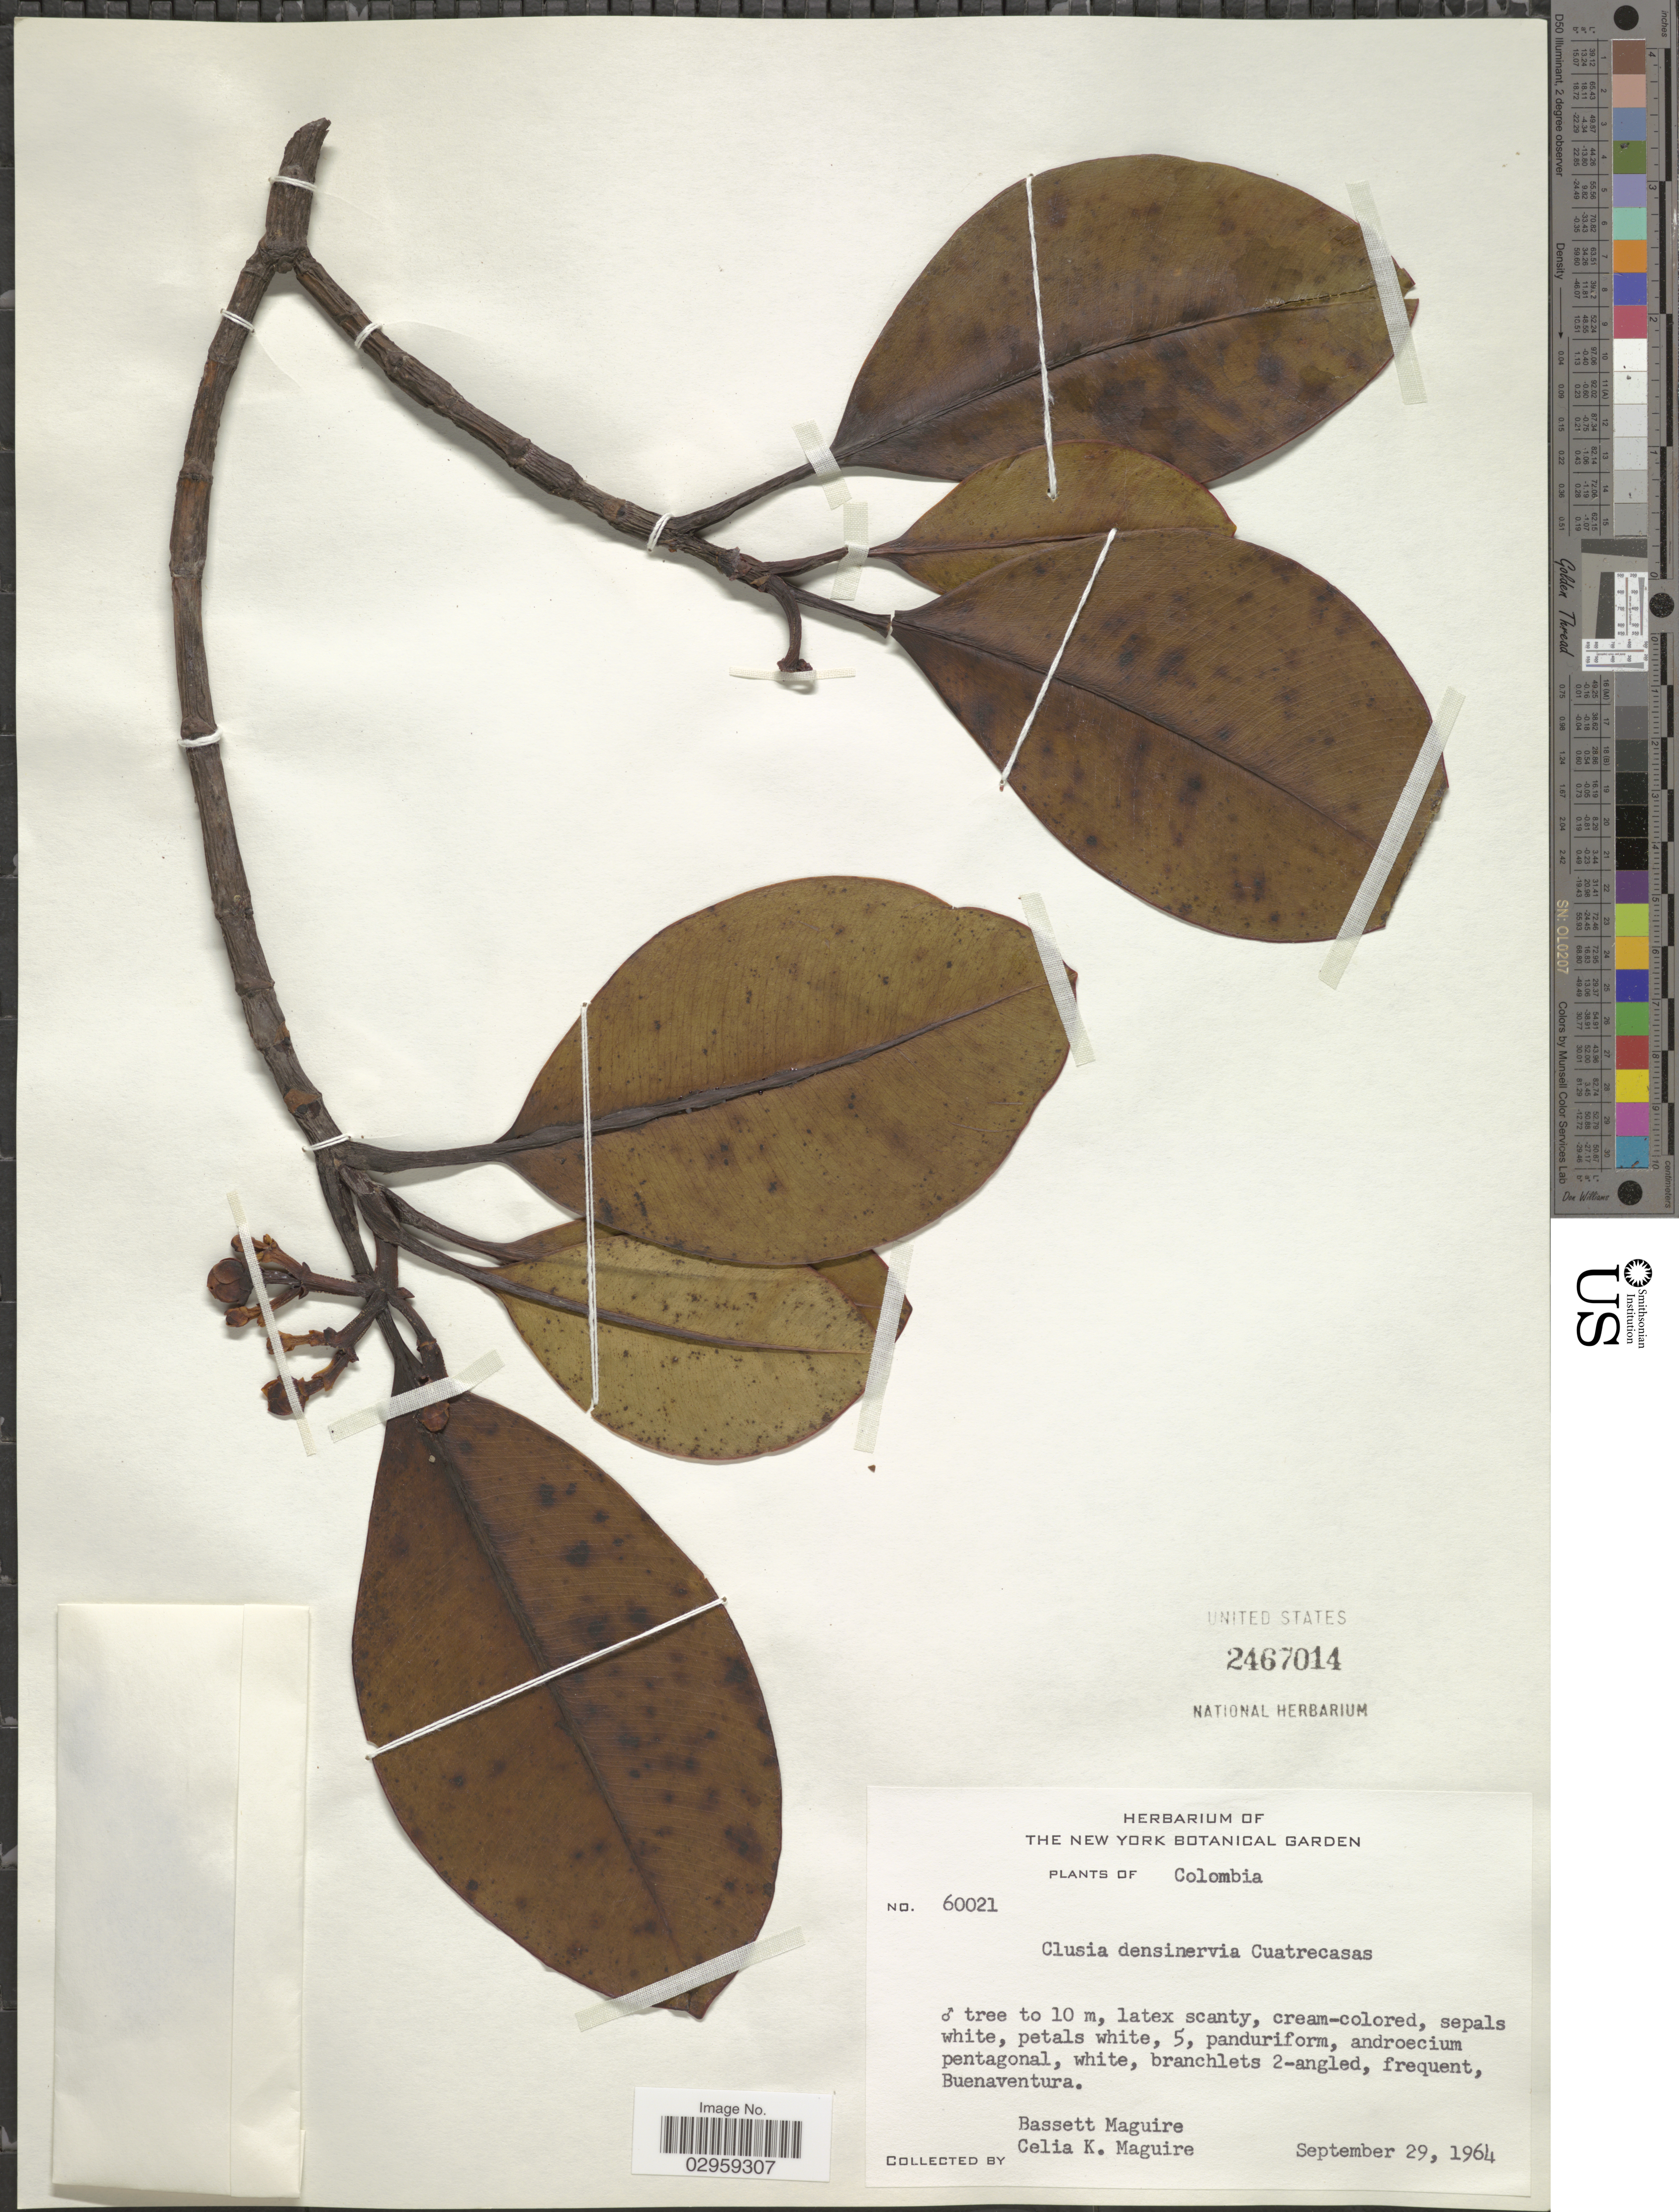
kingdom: Plantae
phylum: Tracheophyta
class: Magnoliopsida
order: Malpighiales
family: Clusiaceae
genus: Clusia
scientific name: Clusia densinervia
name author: Cuatrec.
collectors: B. Maguire & C. K. Maguire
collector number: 60021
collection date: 1964-09-29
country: Colombia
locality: Buenaventura.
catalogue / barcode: US 2467014